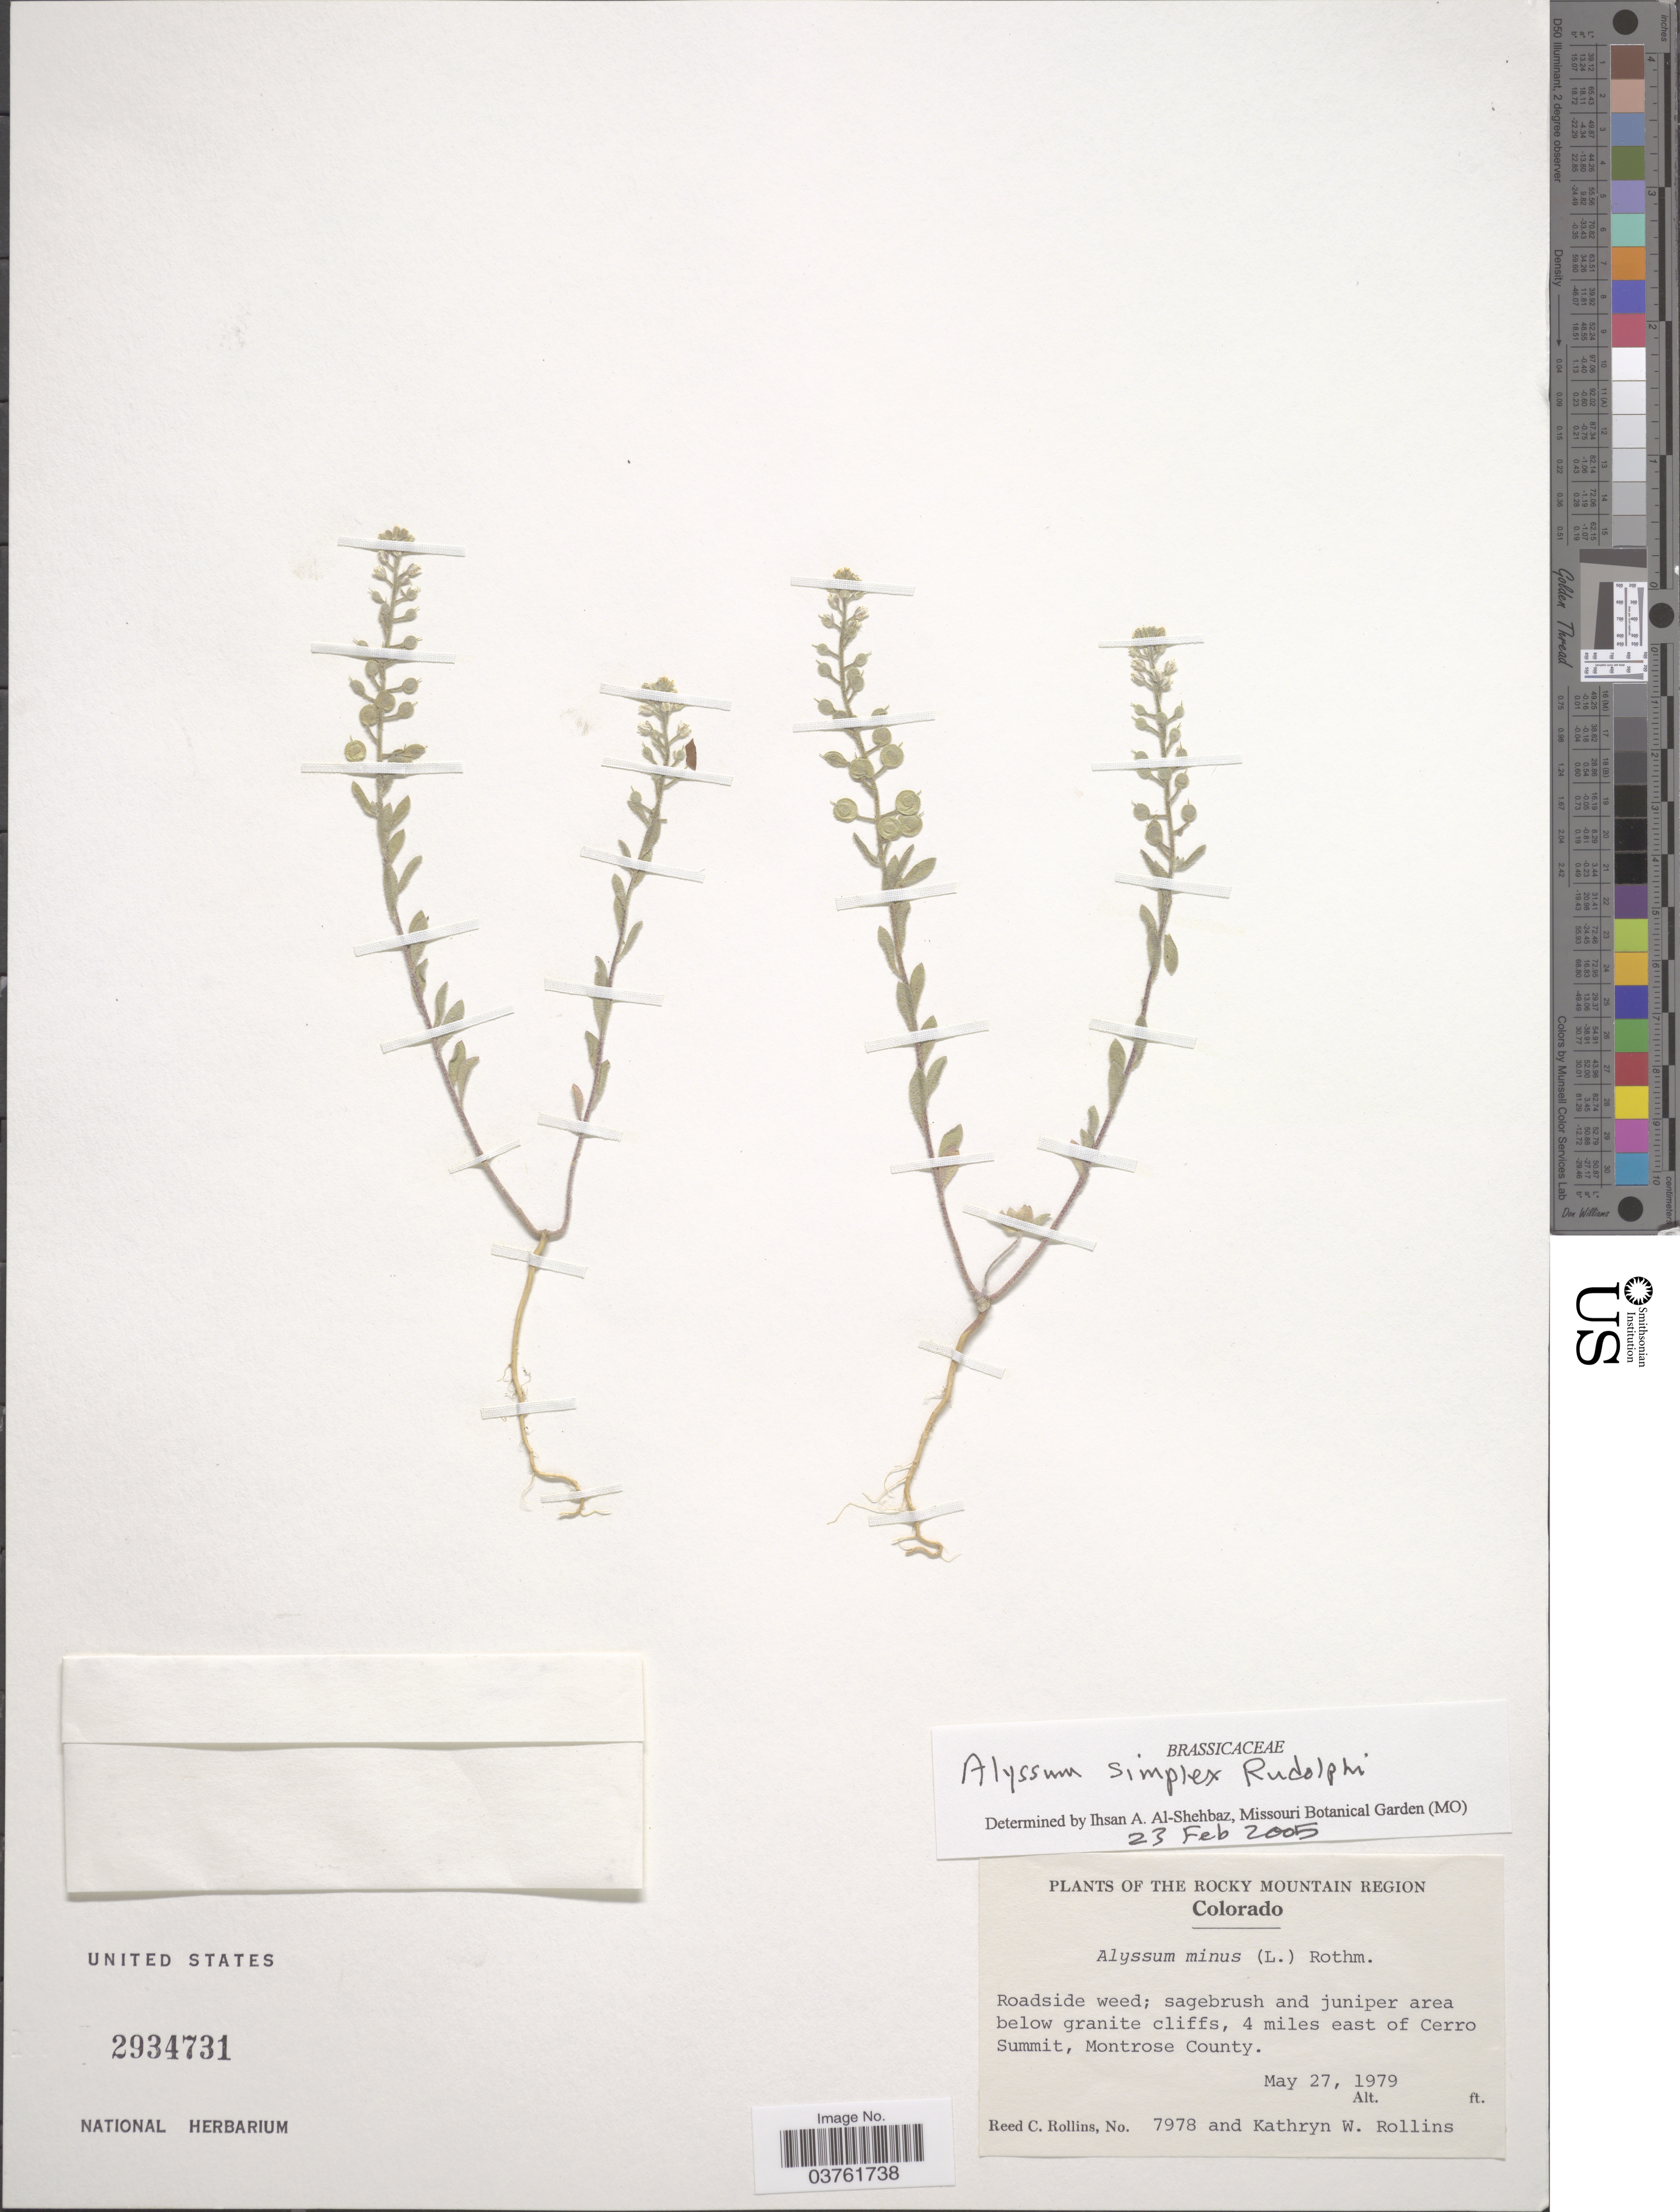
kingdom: Plantae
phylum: Tracheophyta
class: Magnoliopsida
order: Brassicales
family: Brassicaceae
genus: Alyssum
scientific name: Alyssum simplex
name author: Rudolphi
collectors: R. C. Rollins & K. W. Rollins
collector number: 7978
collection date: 1979-05-27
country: United States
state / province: Colorado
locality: The Rocky Mountain Region. 4 miles east of Cerro Summit, Montrose County.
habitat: roadside weed; sagebrush and juniper area below granite cliffs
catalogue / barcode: US 2934731